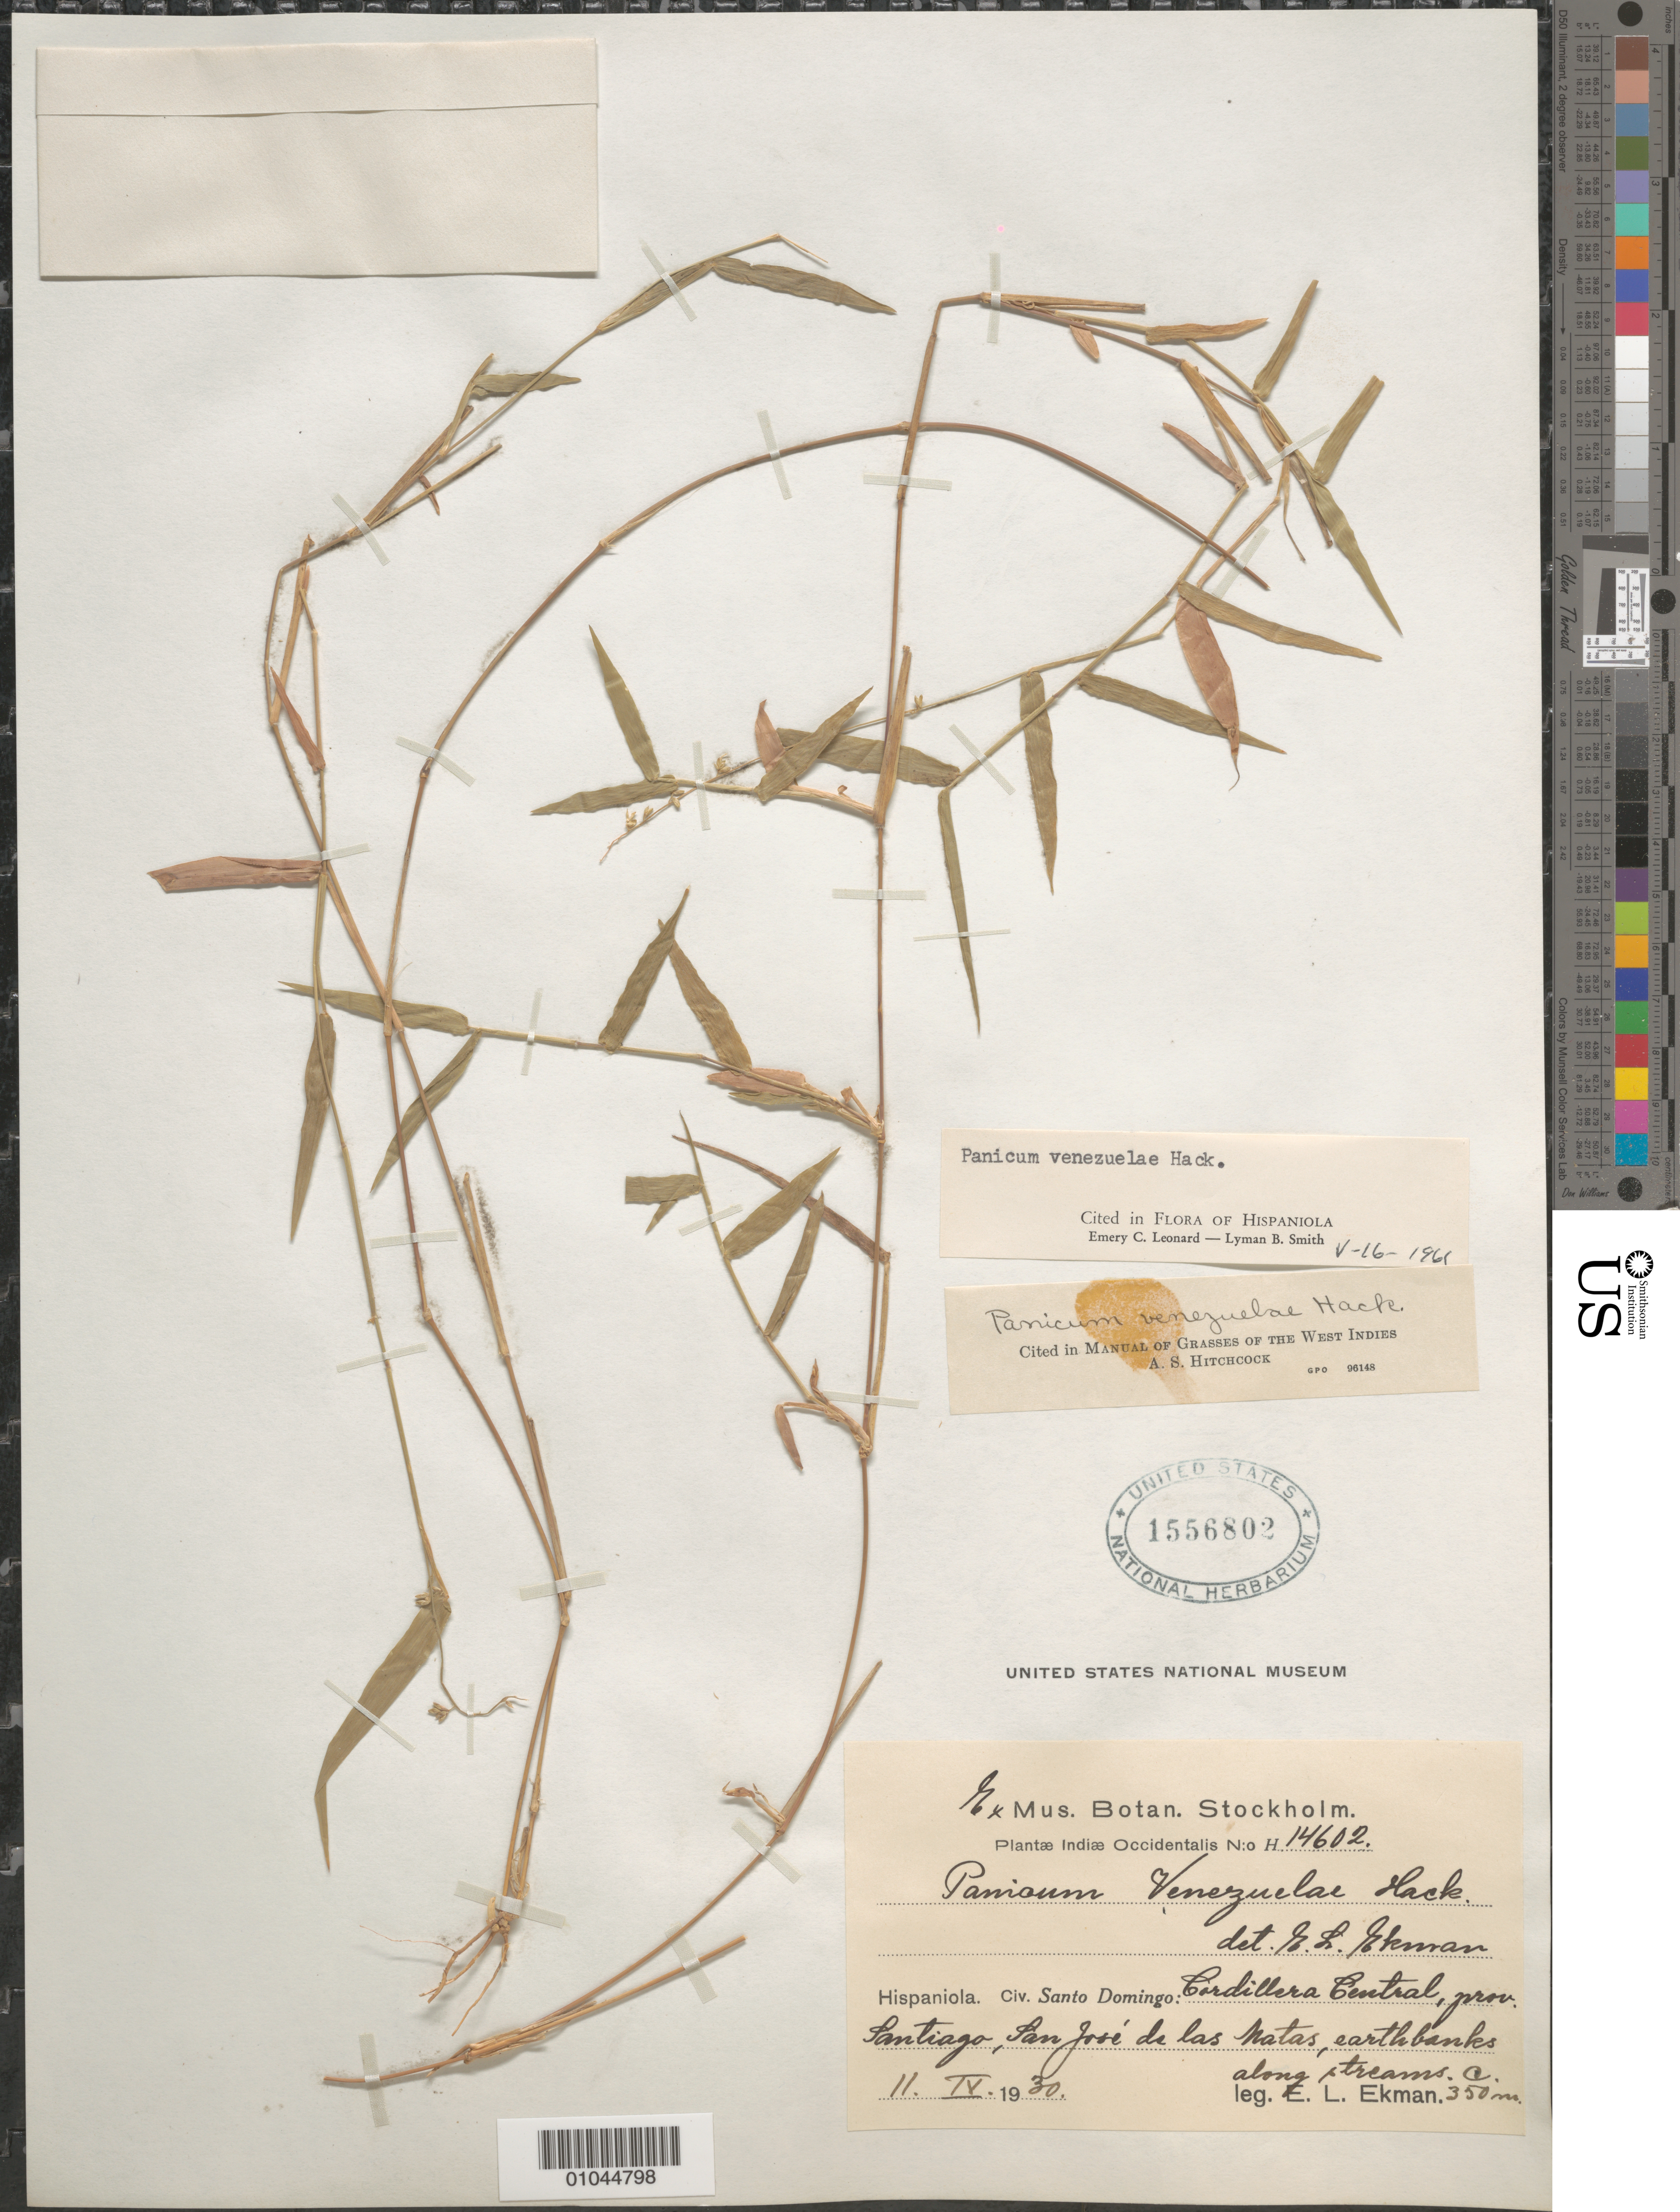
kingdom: Plantae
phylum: Tracheophyta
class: Liliopsida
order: Poales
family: Poaceae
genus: Panicum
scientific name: Panicum venezuelae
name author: Hack.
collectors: E. L. Ekman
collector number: H 14602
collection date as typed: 11 Apr 1930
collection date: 1930-04-11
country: Dominican Republic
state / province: Santiago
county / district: San José de las Matas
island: Hispaniola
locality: Cordillera Central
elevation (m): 350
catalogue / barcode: US 1556802